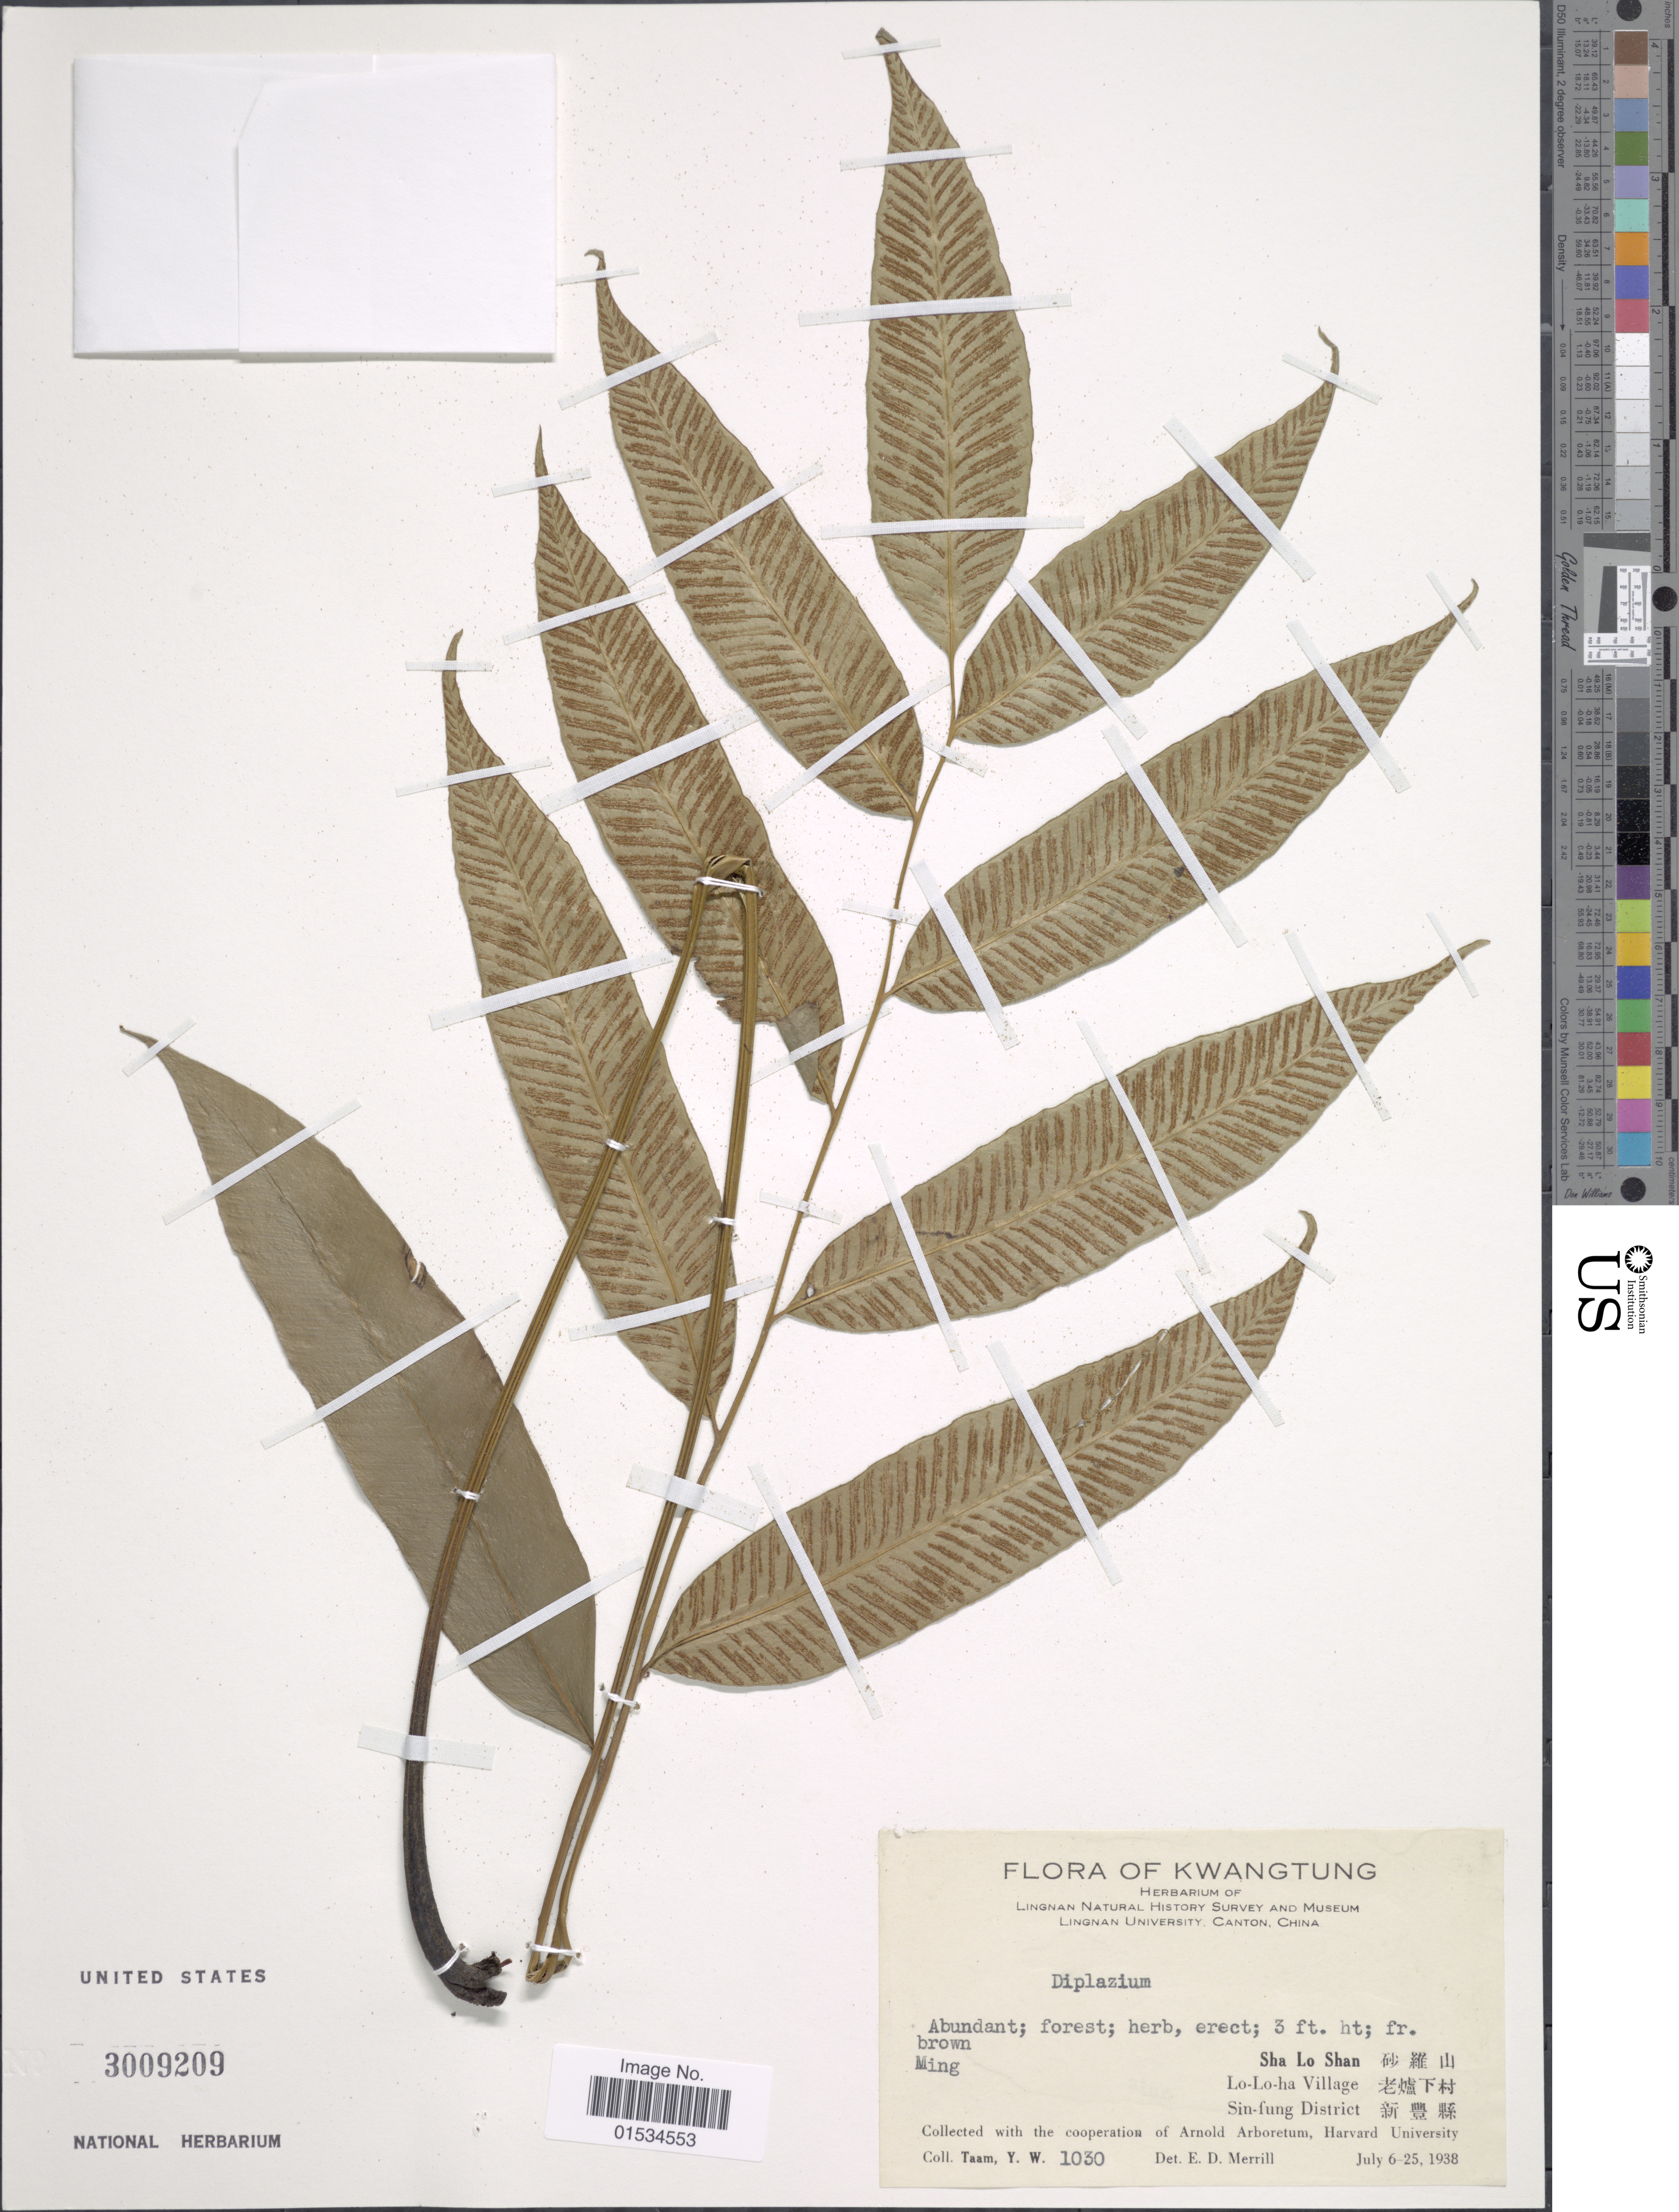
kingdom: Plantae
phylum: Tracheophyta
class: Polypodiopsida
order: Polypodiales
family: Athyriaceae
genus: Diplazium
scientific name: Diplazium sp.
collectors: Y. W. Taam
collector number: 1030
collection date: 1938-07-06/1938-07-25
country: China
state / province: Guangdong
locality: Kwangtung, Sha Lo Shan, Lo-Lo-Ha Village, Sin-fung District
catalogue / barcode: US 3009209